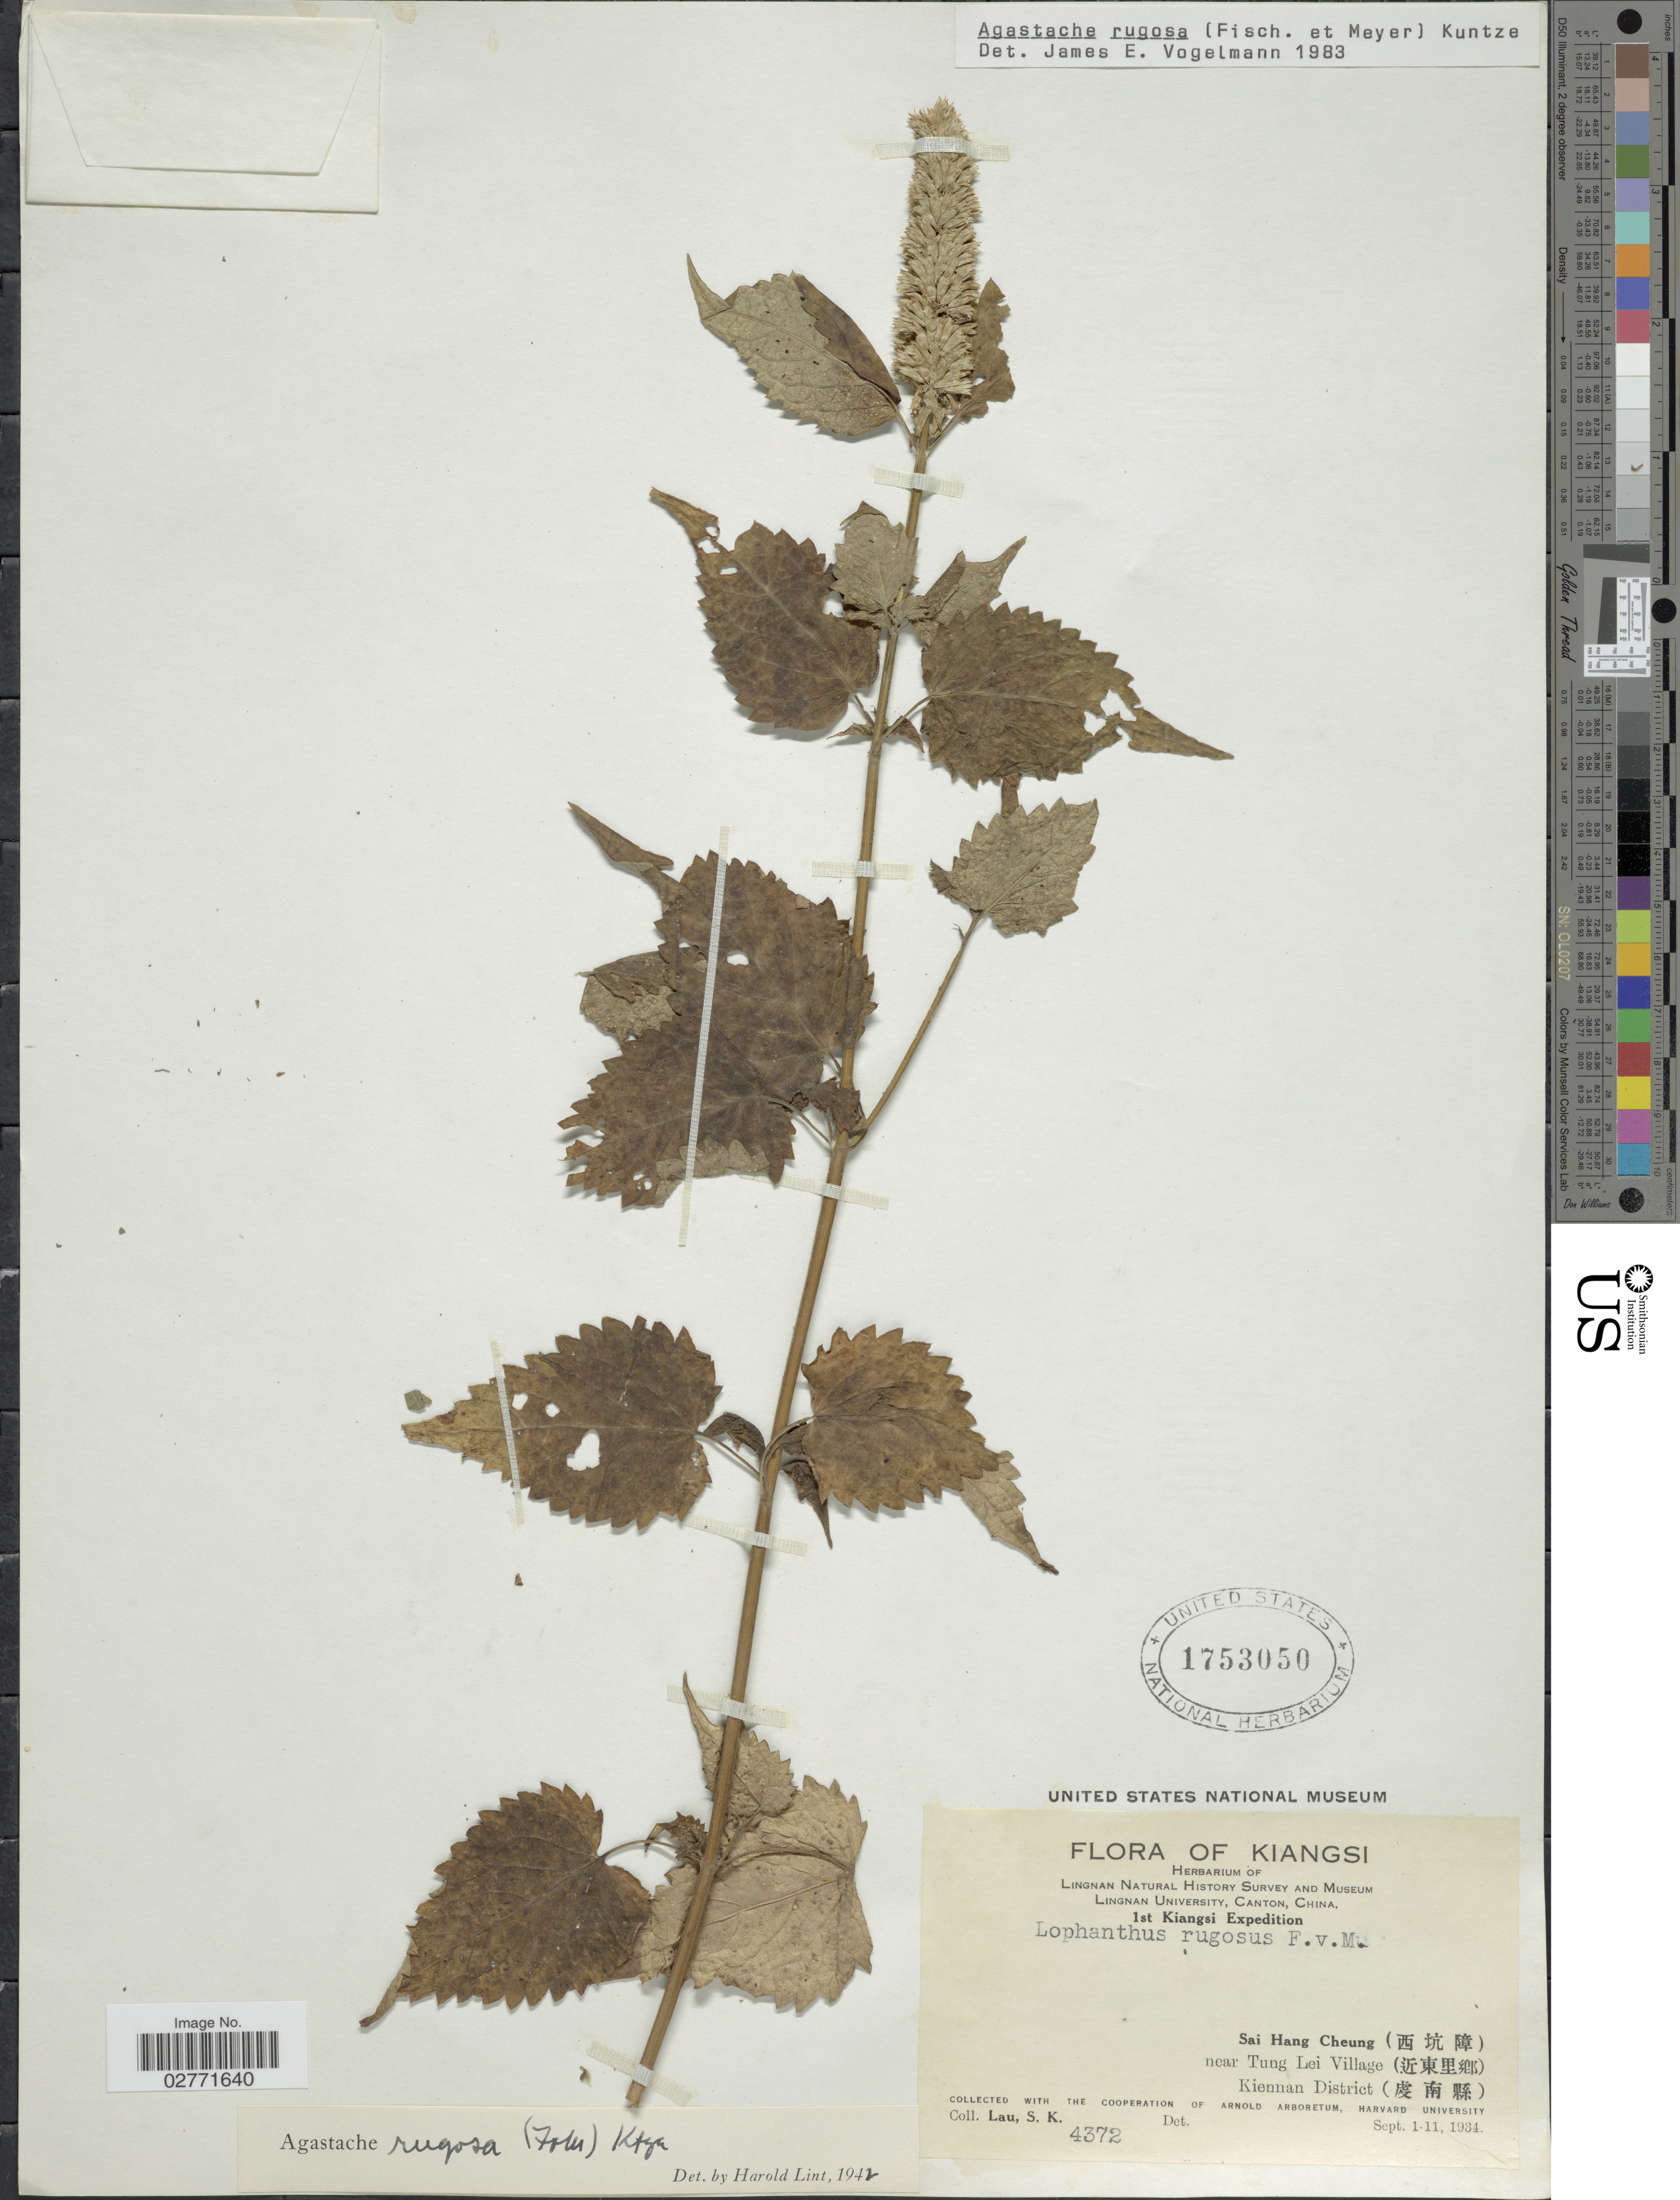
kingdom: Plantae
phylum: Tracheophyta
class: Magnoliopsida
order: Lamiales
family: Lamiaceae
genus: Agastache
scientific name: Agastache rugosa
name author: (Fisch. & C.A. Mey.) Kuntze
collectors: S. K. Lau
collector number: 4372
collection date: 1934-09-01/1934-09-11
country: China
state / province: Jiangxi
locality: Kiangsi, Sai Hang Cheung near Tung Lei Village, Kiennan District.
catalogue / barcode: US 1753050